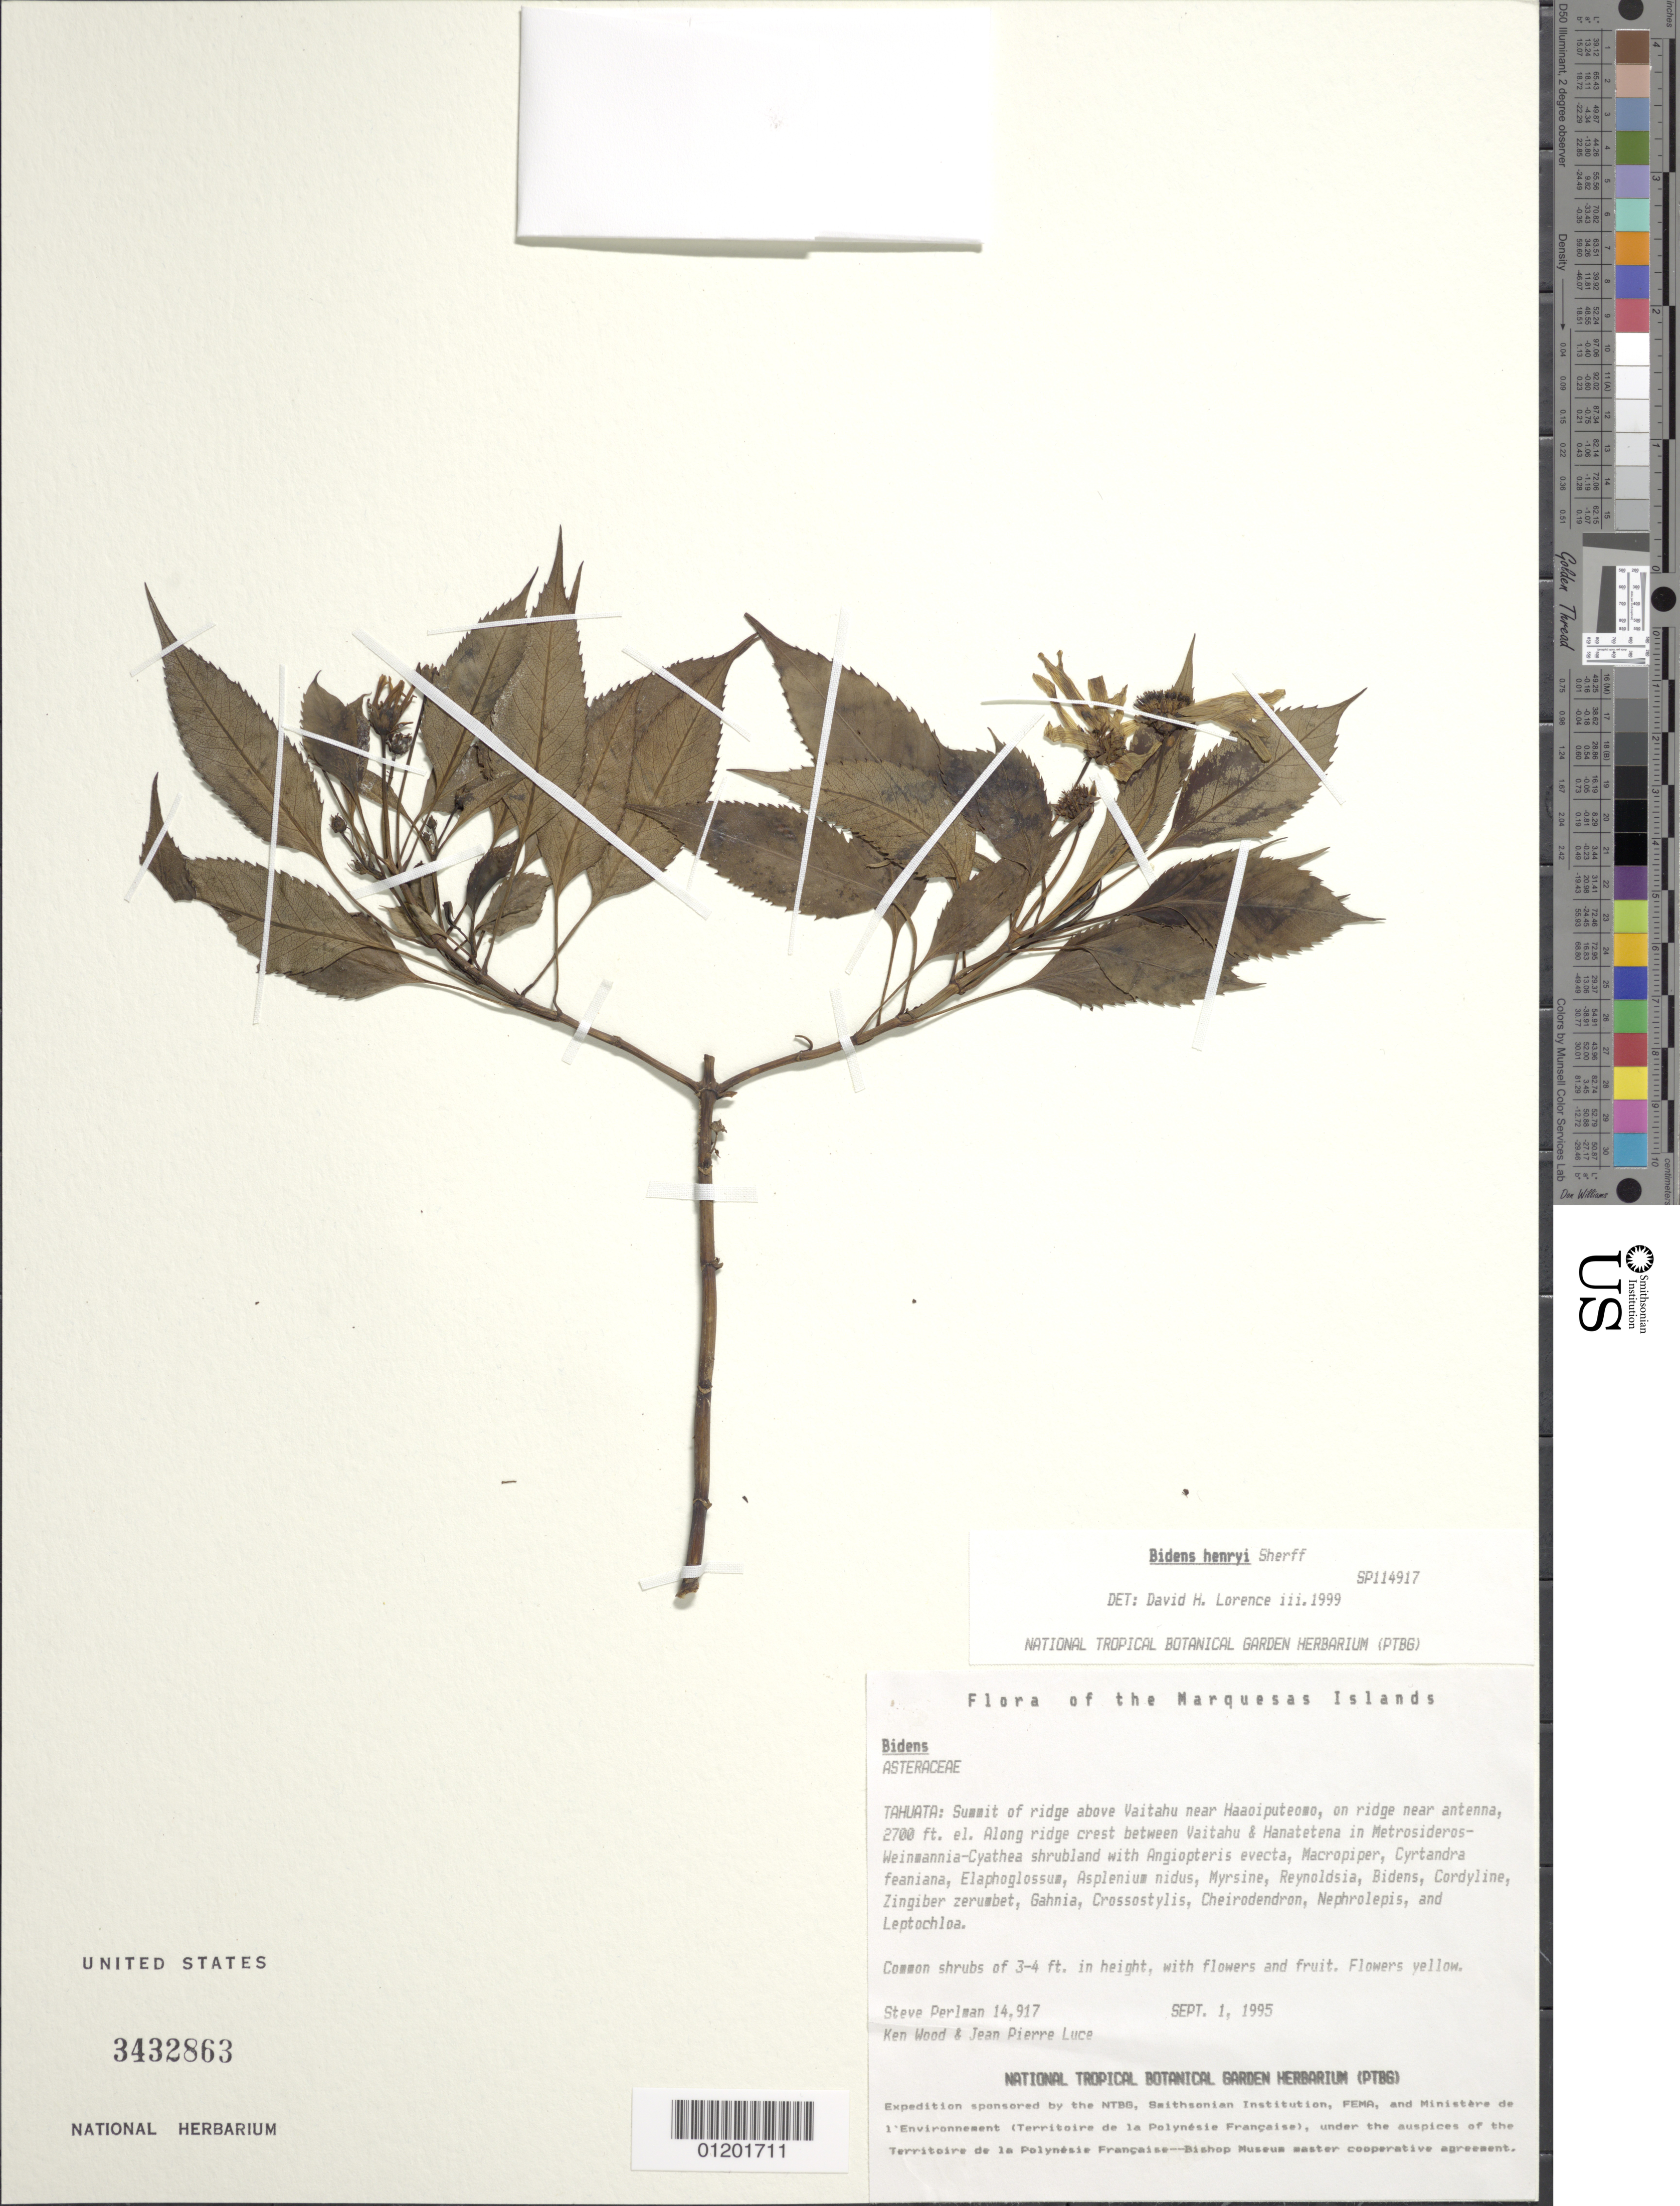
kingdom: Plantae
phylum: Tracheophyta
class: Magnoliopsida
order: Asterales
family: Asteraceae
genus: Bidens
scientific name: Bidens henryi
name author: Sherff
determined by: Wagner, W. L., (BOT), Smithsonian Institution - National Museum of Natural History (UNITED STATES)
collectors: S. P. Perlman, K. R. Wood & J. Luce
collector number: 14917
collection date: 1995-09-01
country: French Polynesia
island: Tahuata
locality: Summit of ridge above Vaitahu, near Haaoiputeomo, on ridge near antenna, along ridge crest between Vaitahu & Hanatetena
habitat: In Metrosideros-Weinmannia-Cyathea shrubland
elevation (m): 823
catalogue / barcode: US 3432863